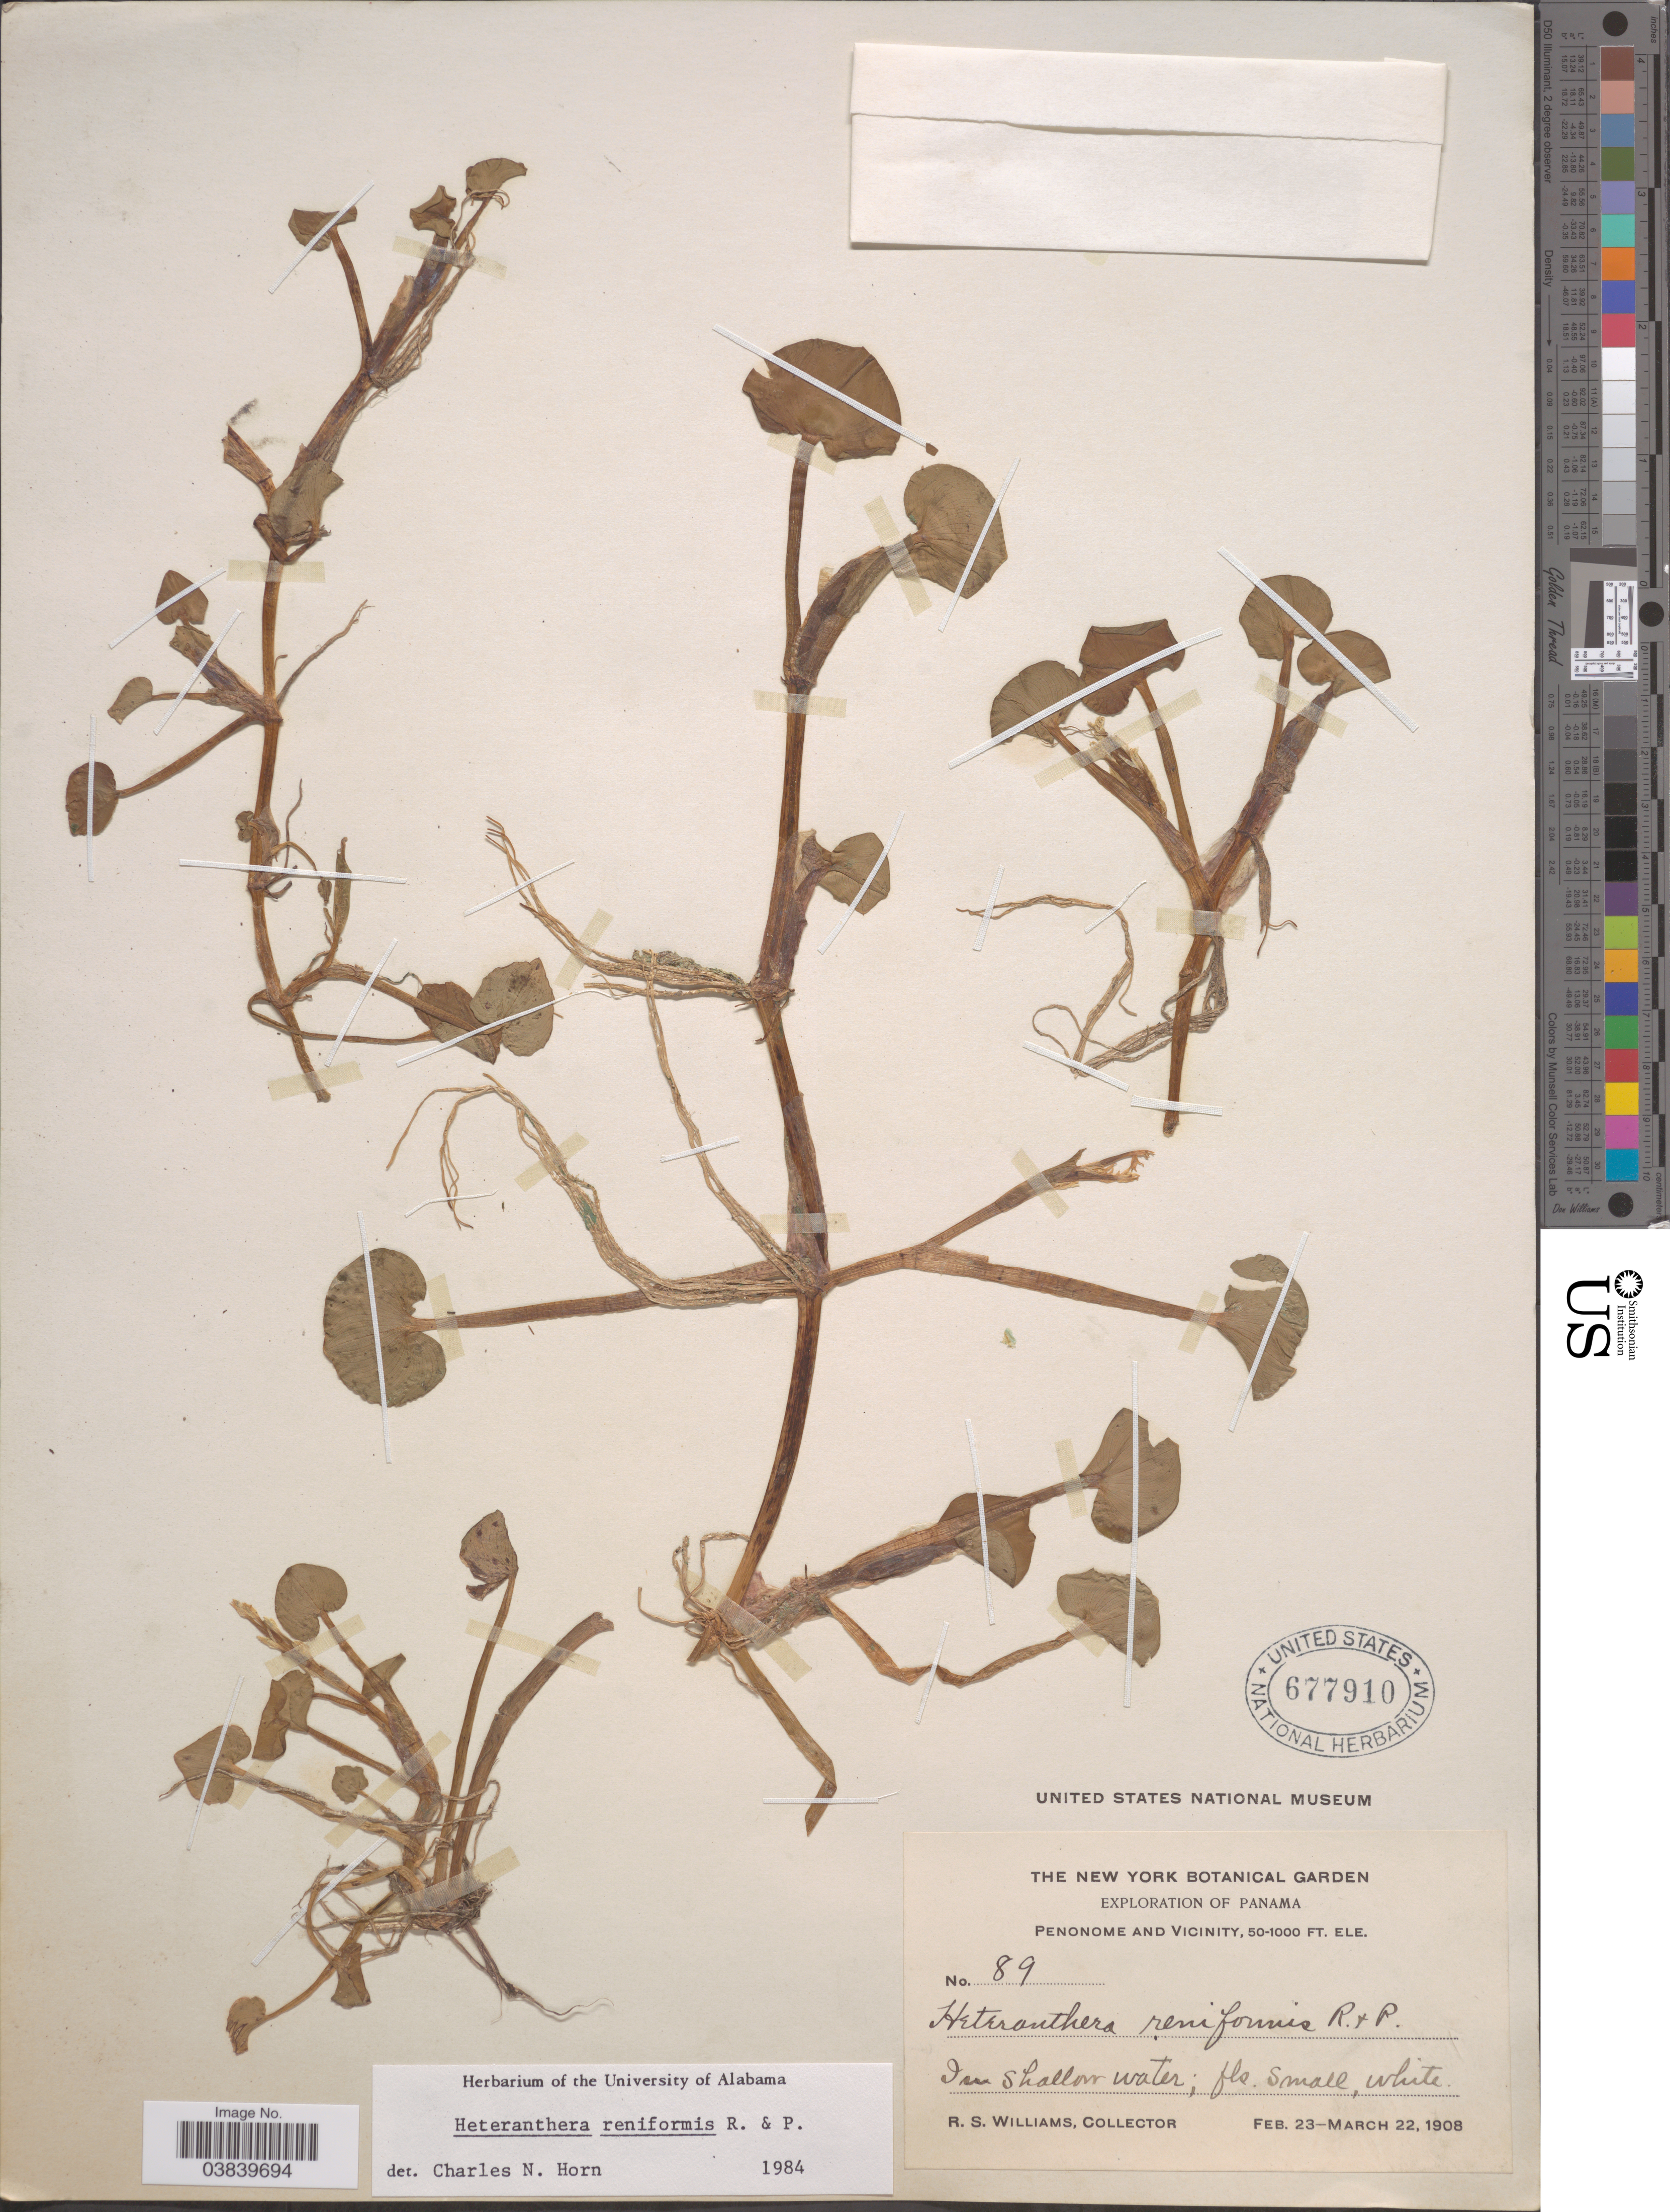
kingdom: Plantae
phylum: Tracheophyta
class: Liliopsida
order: Commelinales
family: Pontederiaceae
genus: Heteranthera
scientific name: Heteranthera reniformis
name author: Ruiz & Pav.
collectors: R. S. Williams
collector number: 89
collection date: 1908-02-23/1908-03-22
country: Panama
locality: Penonome and Vicinity.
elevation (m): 15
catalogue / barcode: US 677910